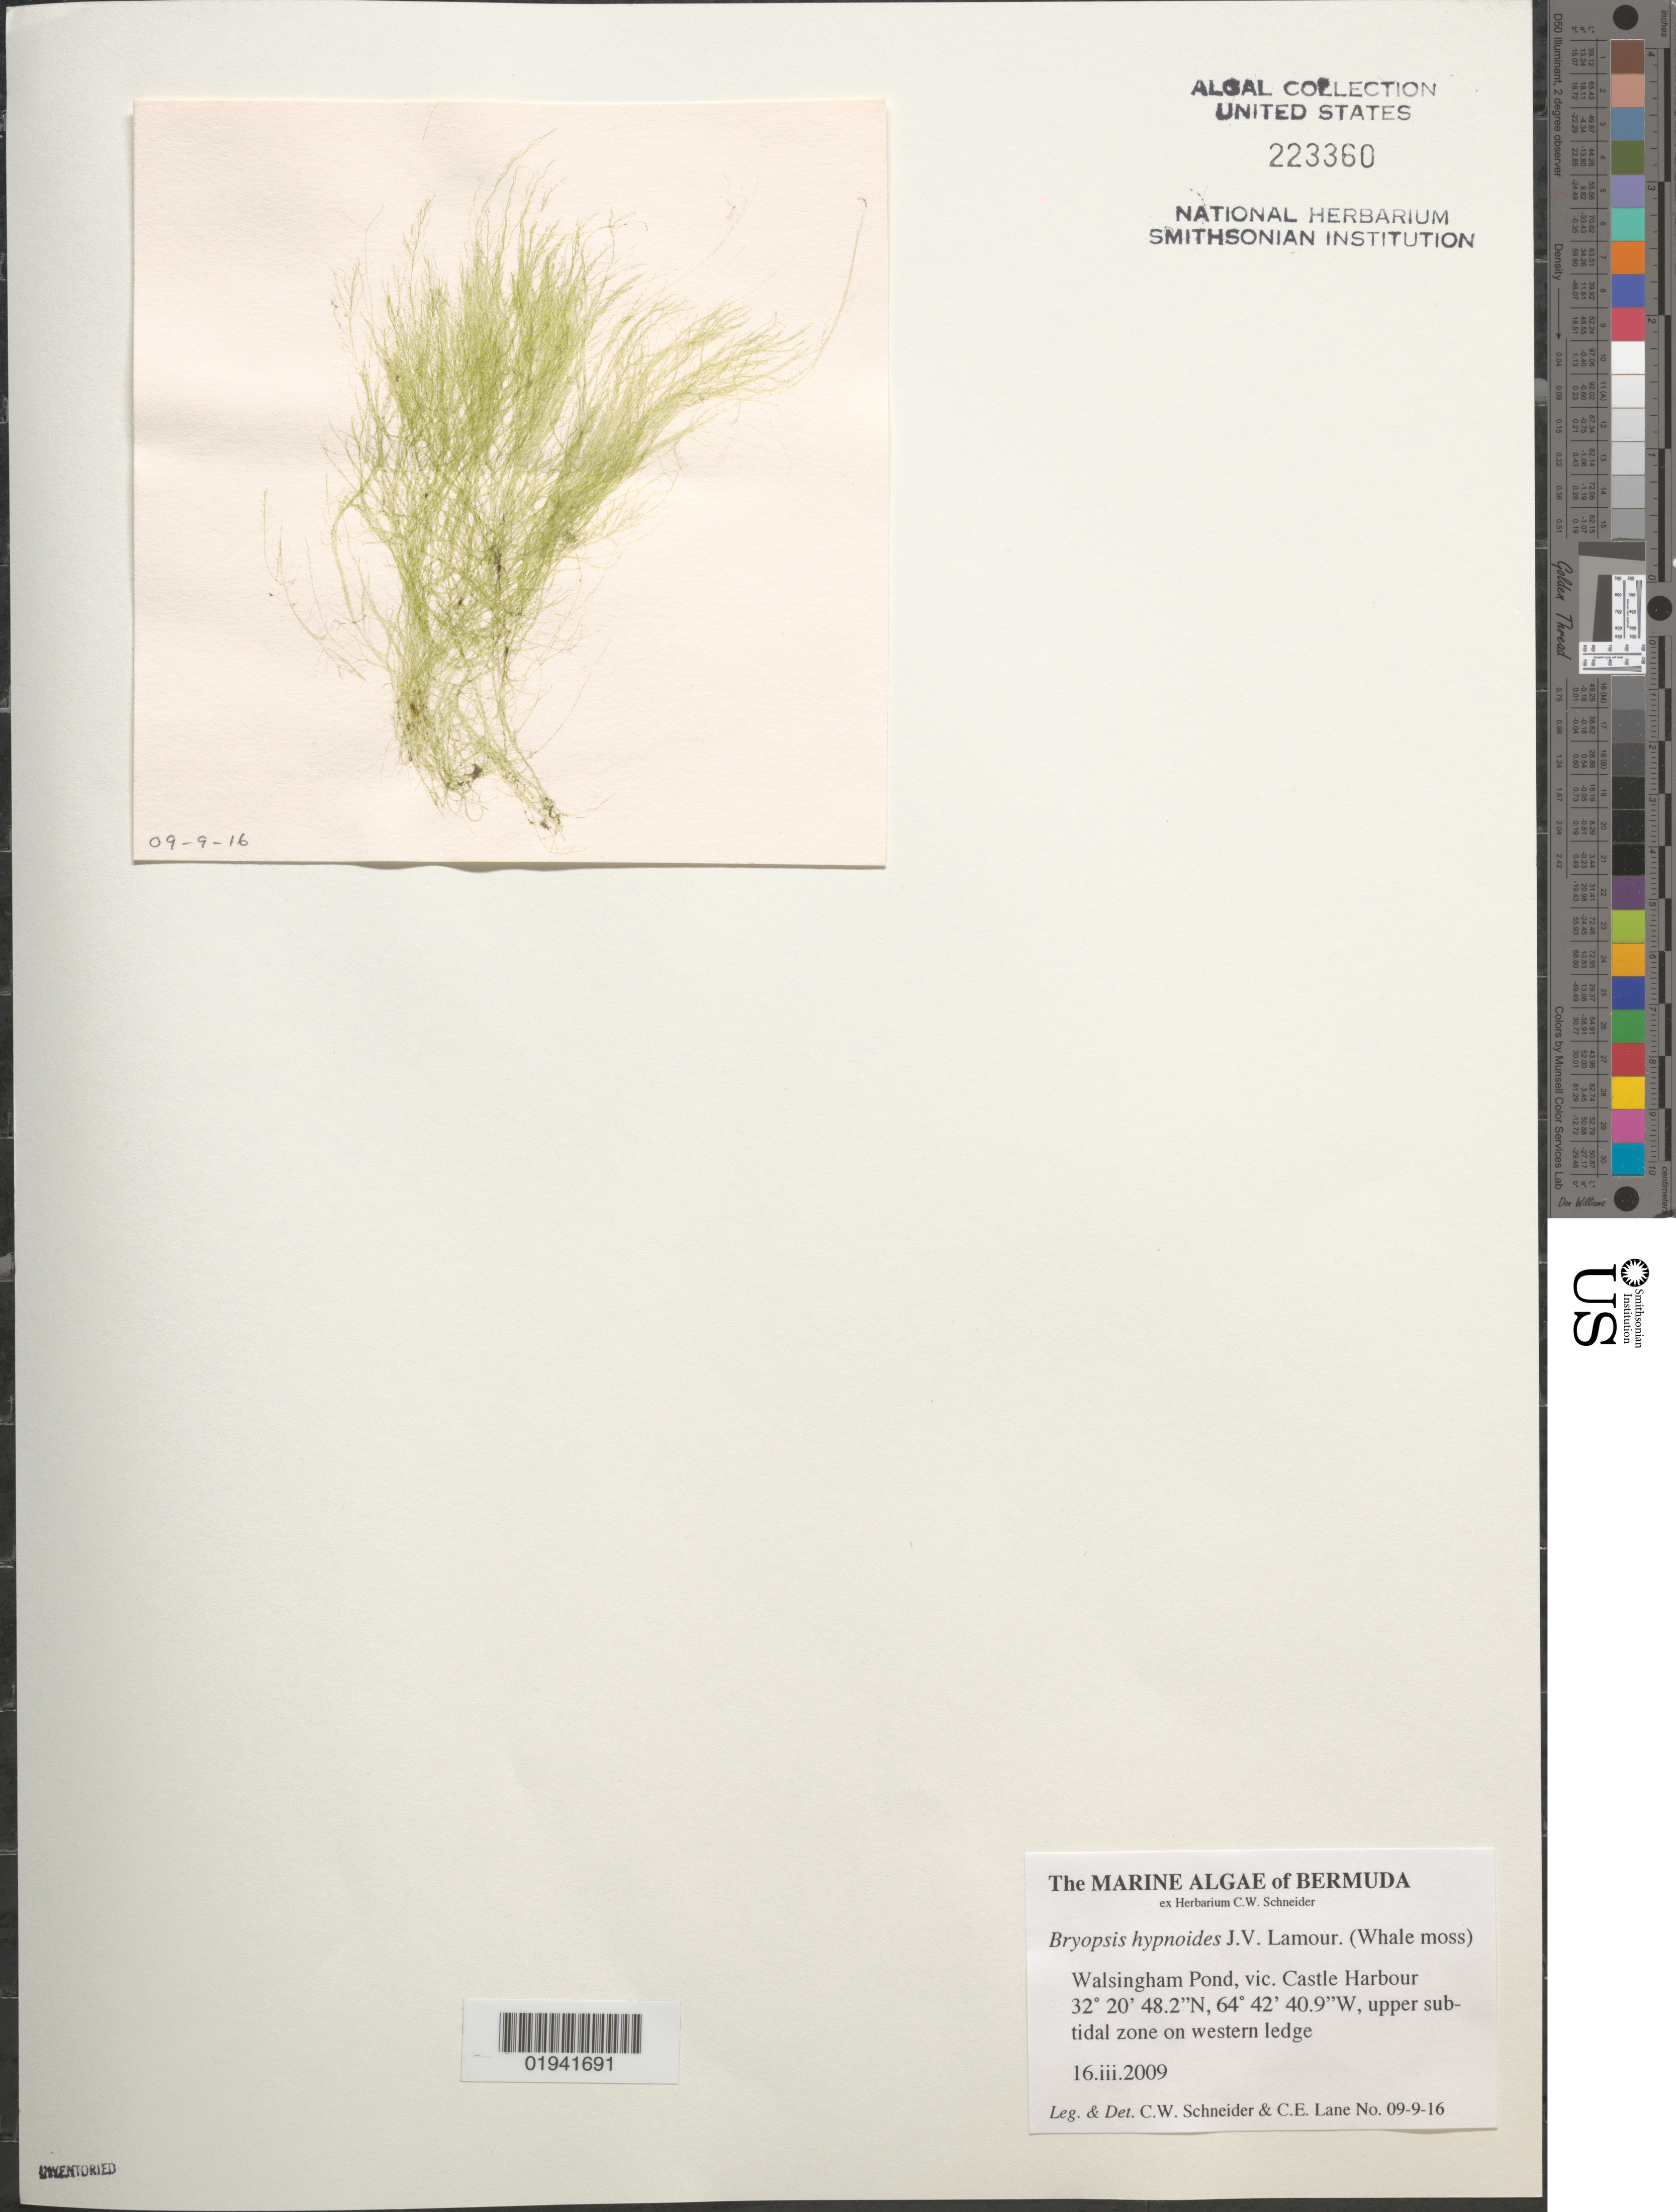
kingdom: Plantae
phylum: Chlorophyta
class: Ulvophyceae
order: Bryopsidales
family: Bryopsidaceae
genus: Bryopsis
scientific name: Bryopsis hypnoides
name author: J.V.Lamouroux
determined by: Schneider, C. W.; Lane, C. E.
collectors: C. W. Schneider & C. E. Lane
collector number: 09-9-16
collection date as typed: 16 Mar 2009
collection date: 2009-03-16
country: Bermuda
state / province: Hamilton Parish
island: Bermuda Island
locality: Walsingham Pond, Castle Harbour area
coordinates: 32 20'48.2"N, 64 42'40.9"W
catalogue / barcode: US 223360